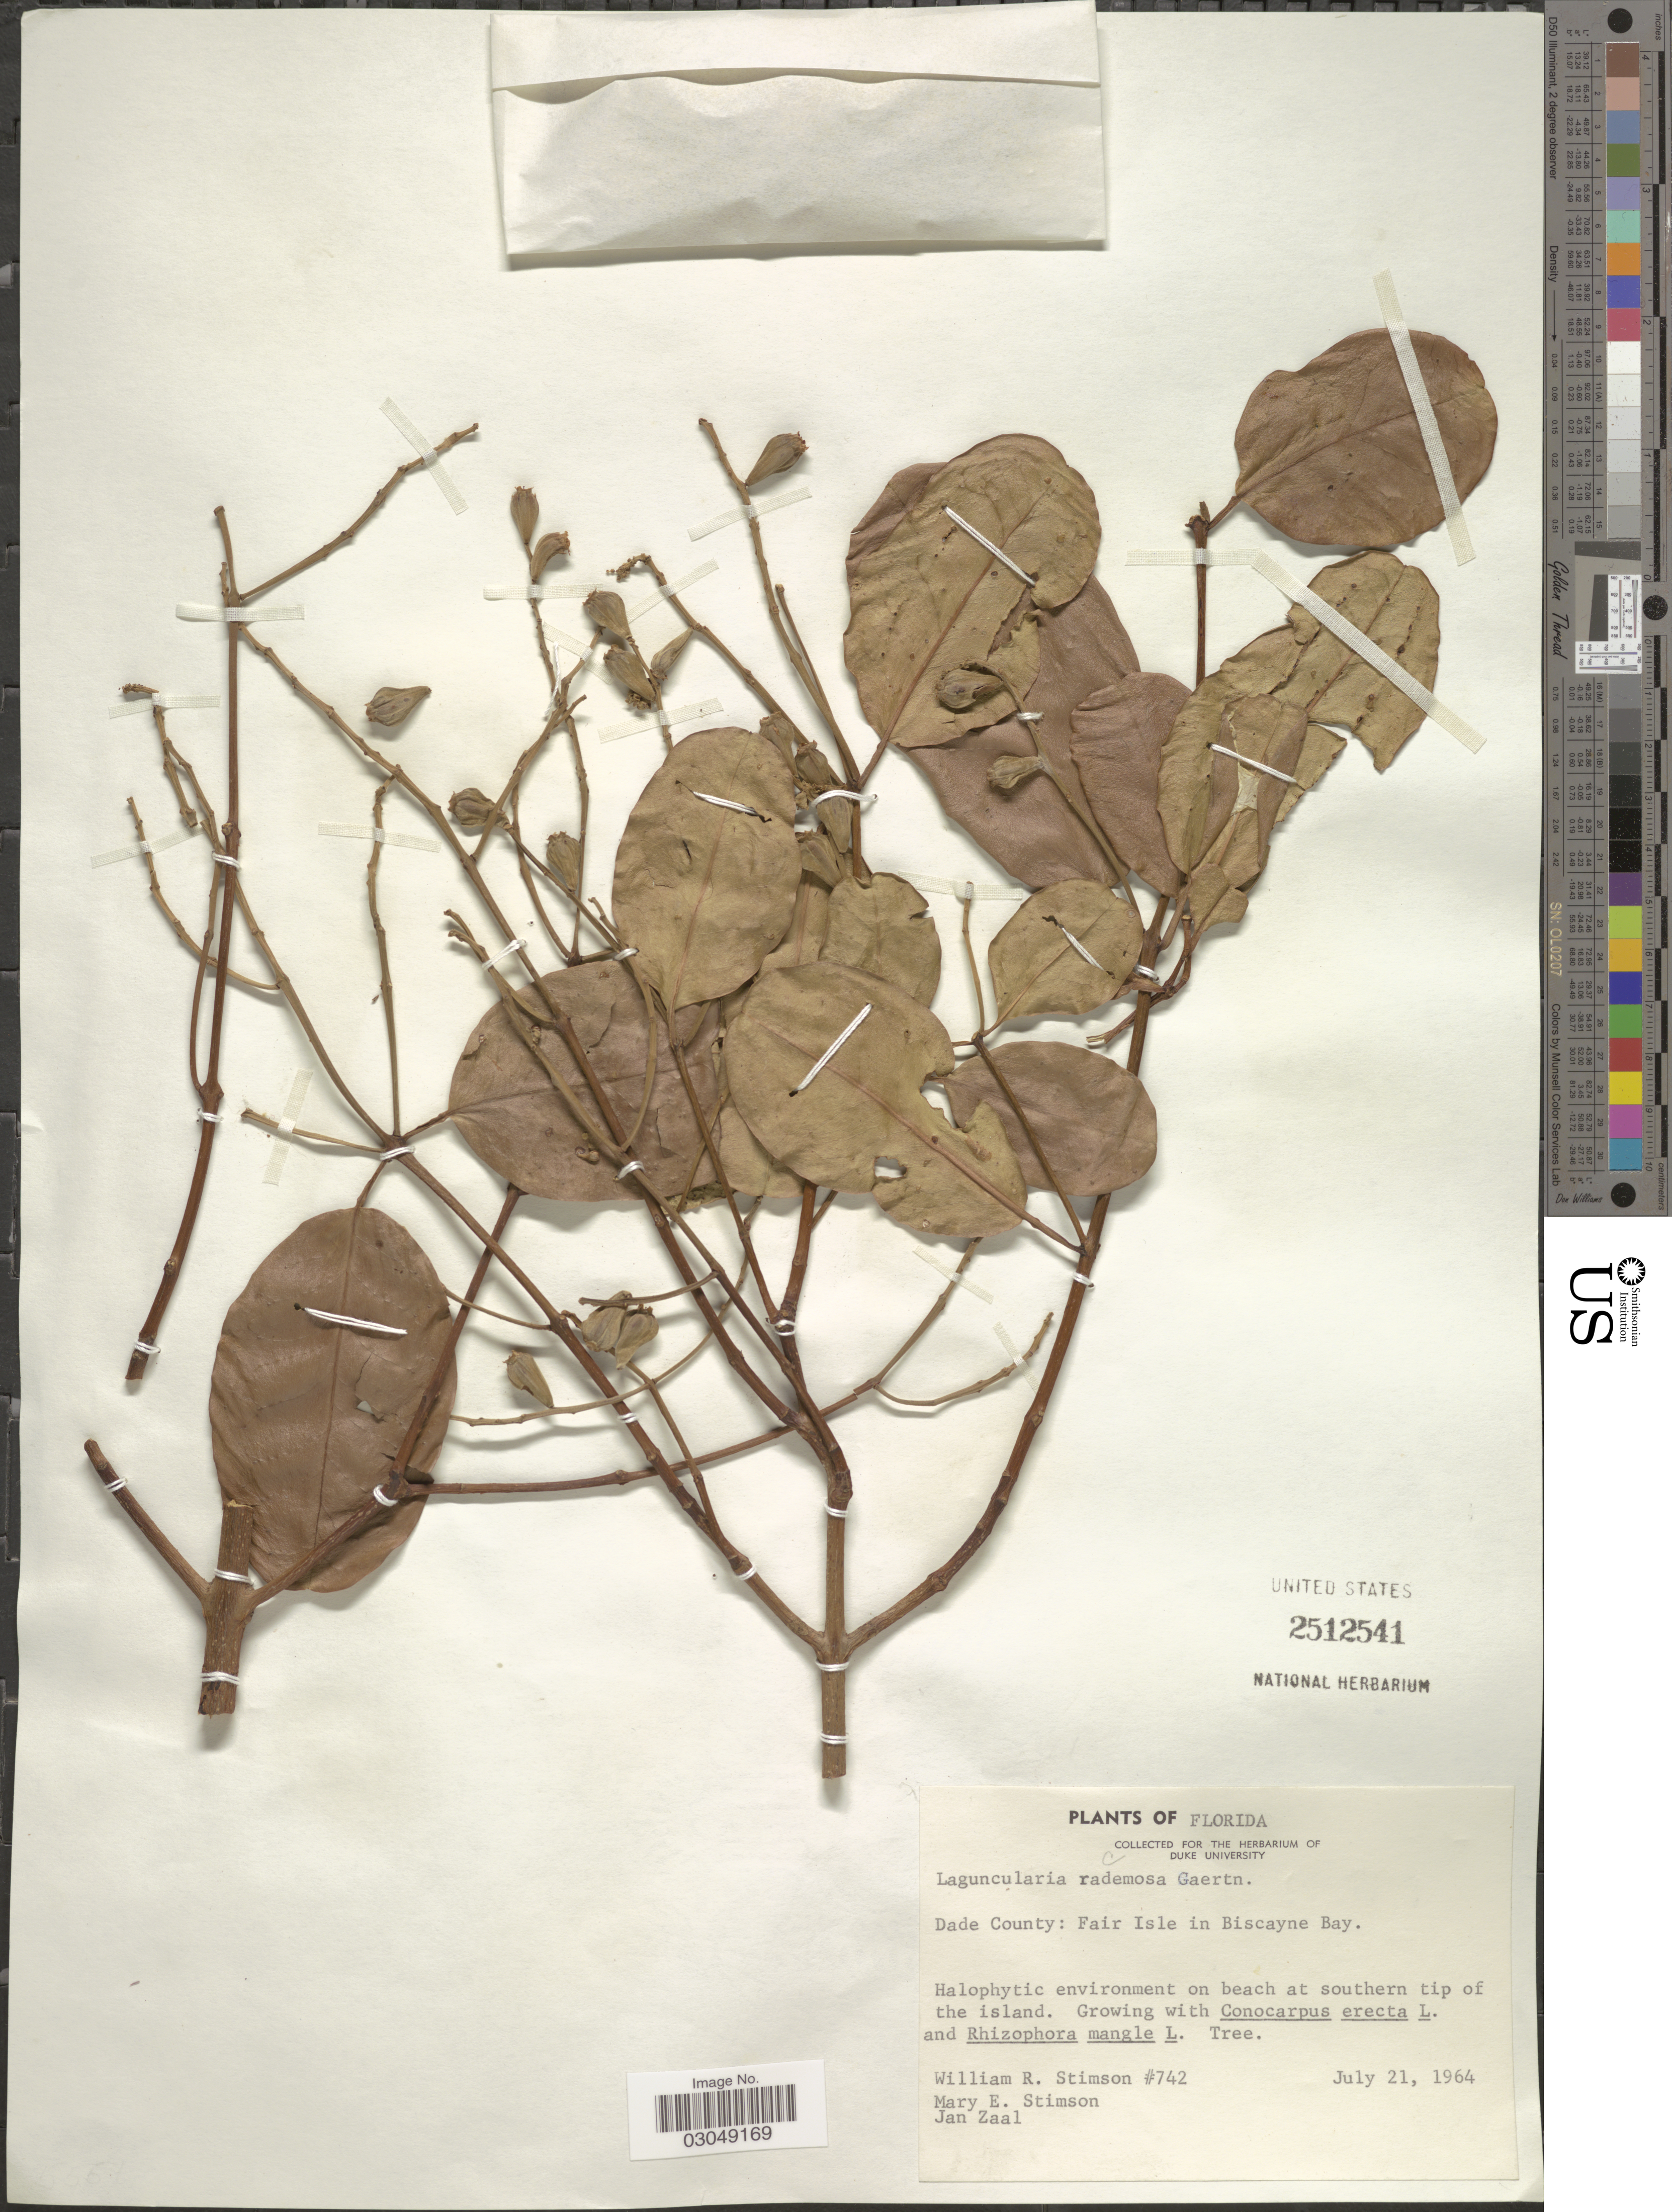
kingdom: Plantae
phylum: Tracheophyta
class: Magnoliopsida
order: Myrtales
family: Combretaceae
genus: Laguncularia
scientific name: Laguncularia racemosa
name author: (L.) C.F. Gaertn.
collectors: W. R. Stimson, M. E. Stimson & J. Zaal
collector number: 742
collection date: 1964-07-21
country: United States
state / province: Florida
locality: Dade County: Fair Isle in Biscayne Bay.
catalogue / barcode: US 2512541